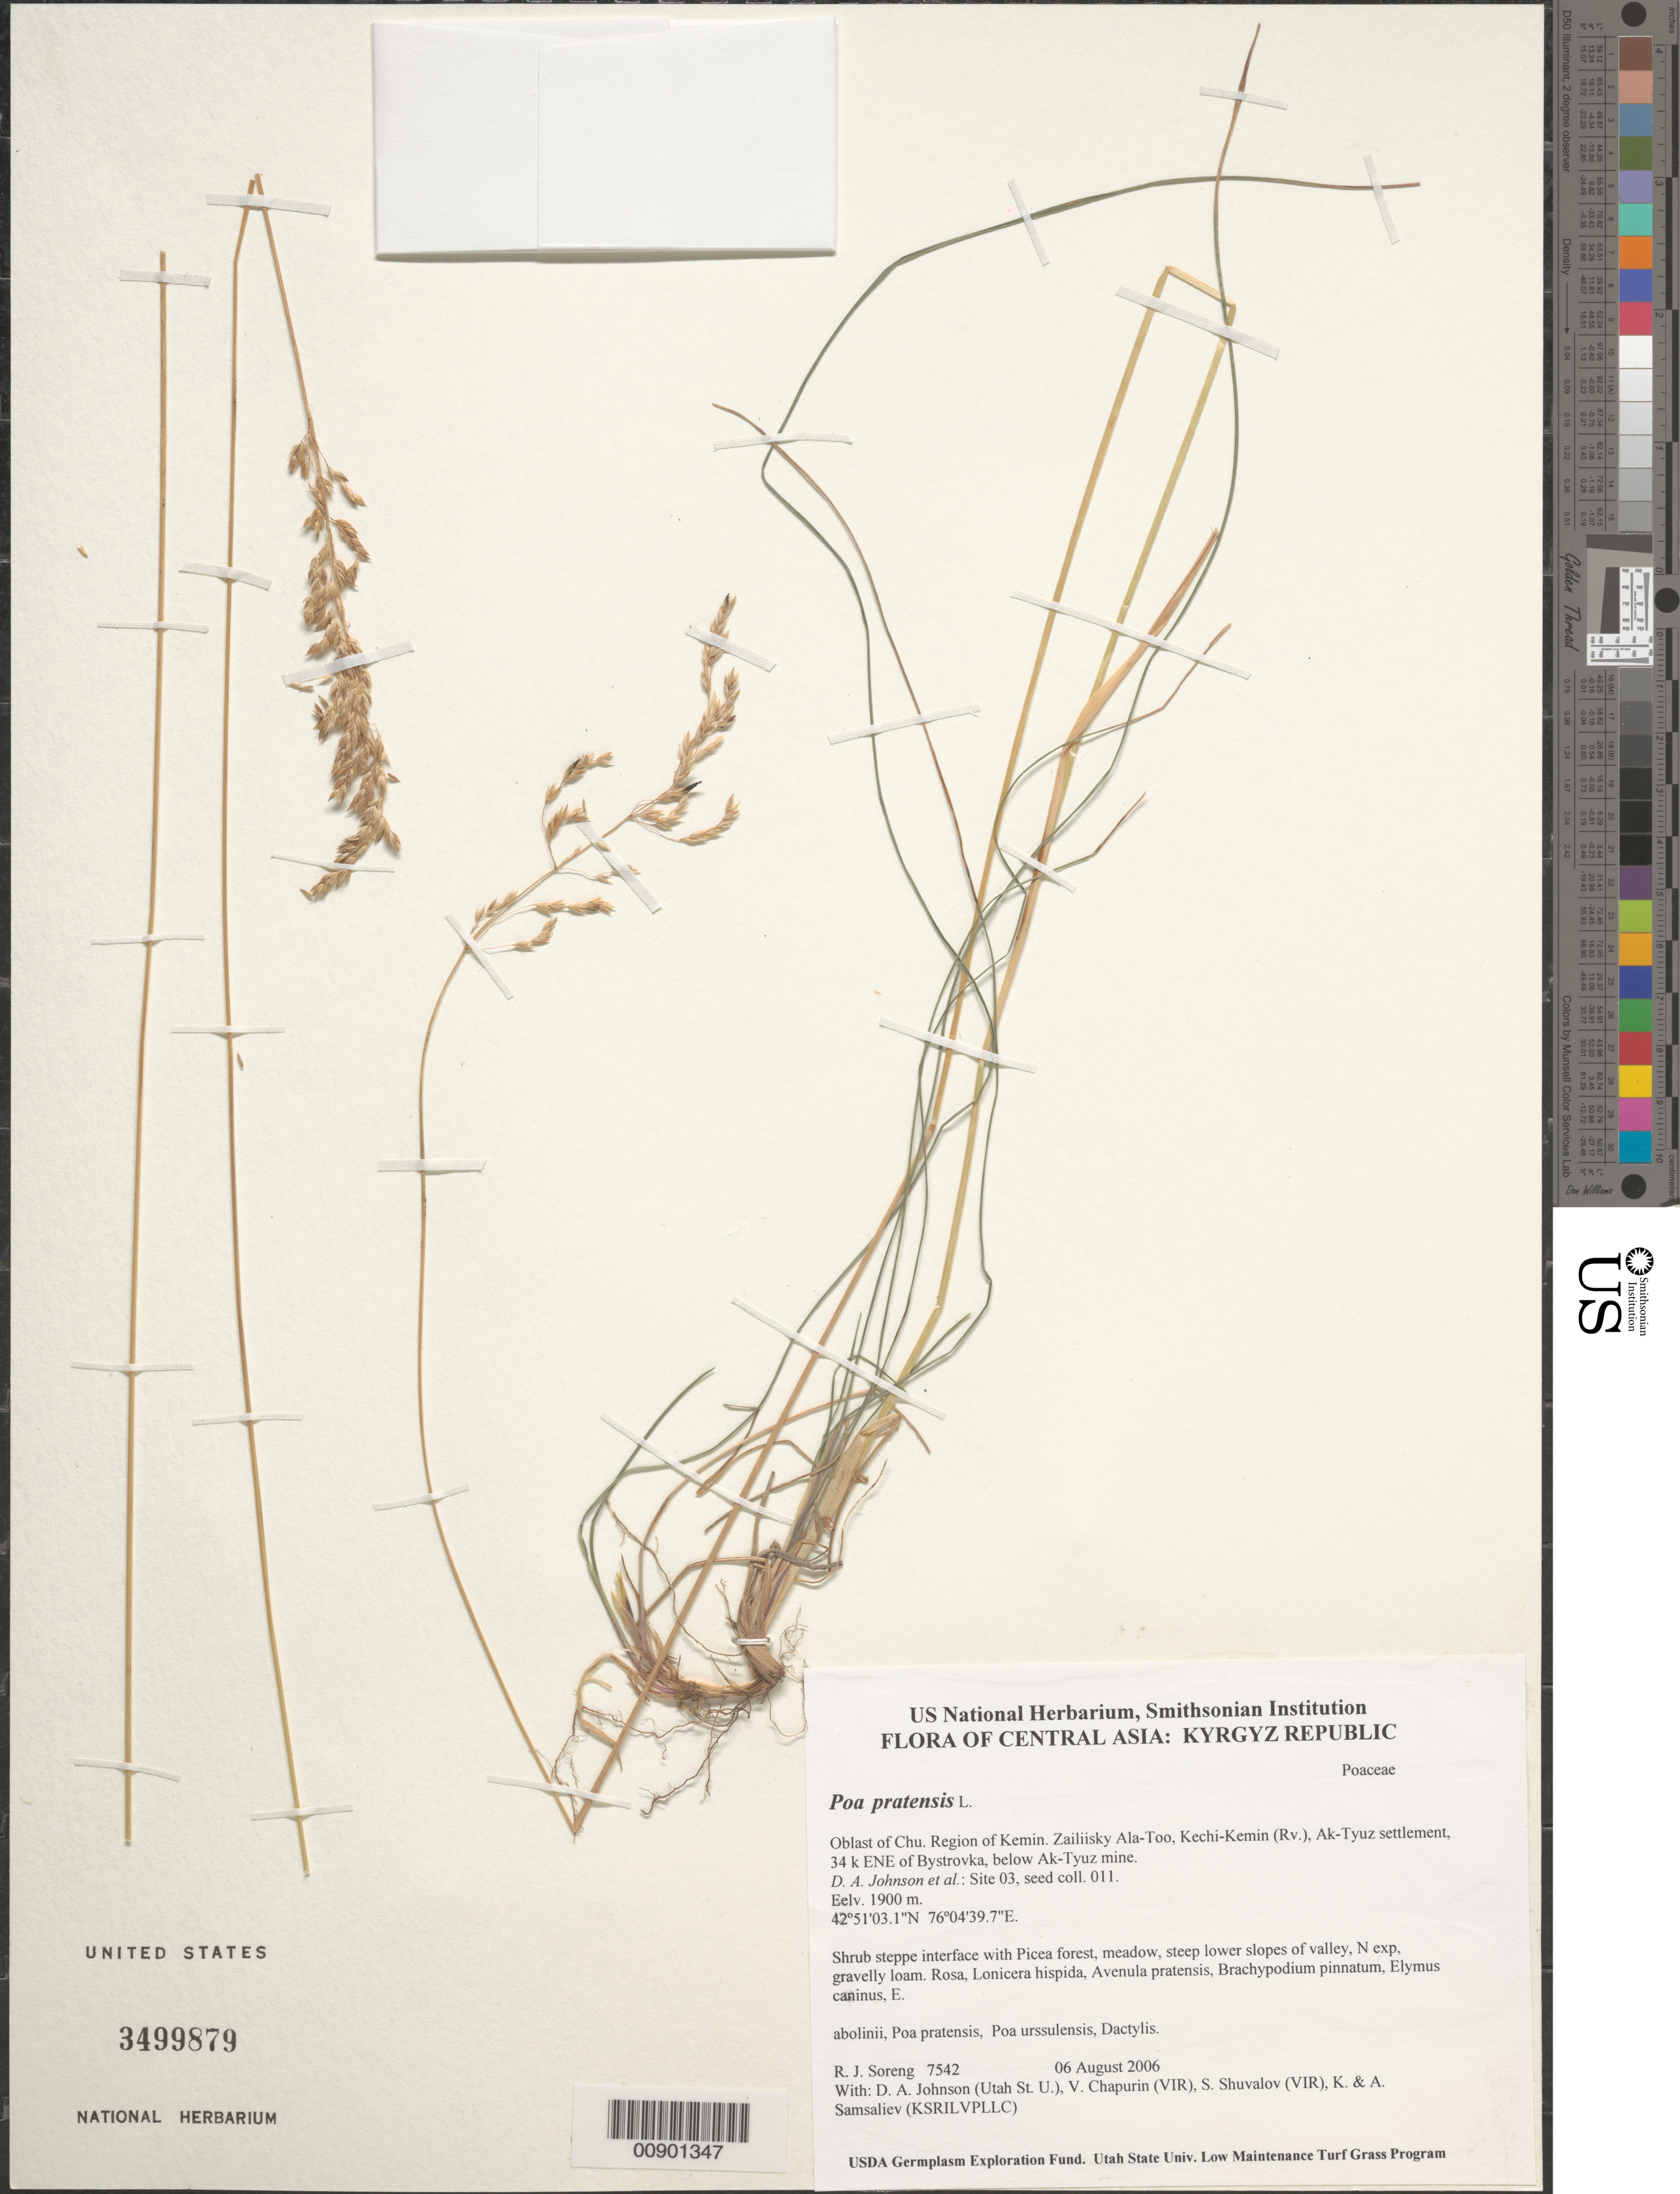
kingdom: Plantae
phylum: Tracheophyta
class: Liliopsida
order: Poales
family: Poaceae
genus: Poa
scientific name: Poa pratensis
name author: L.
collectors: R. J. Soreng, D. Johnson, S. Shuvalov, V. Chapurin, K. Samsaliev & A. Samsaliev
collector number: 7542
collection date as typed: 06 Aug 2006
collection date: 2006-08-06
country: Kyrgyzstan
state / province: Chu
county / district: Kemin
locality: Zailiisky Ala-Too, Kechi-Kemin (Rv.), Ak-Tyuz settlement, 34 km ENE of Bystrovka, below Ak-Tyuz mine.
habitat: Shrub steppe interface with Picea forest, meadow, steep lower slopes of valley, N exp, gravelly loam.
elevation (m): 1900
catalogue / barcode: US 3499879